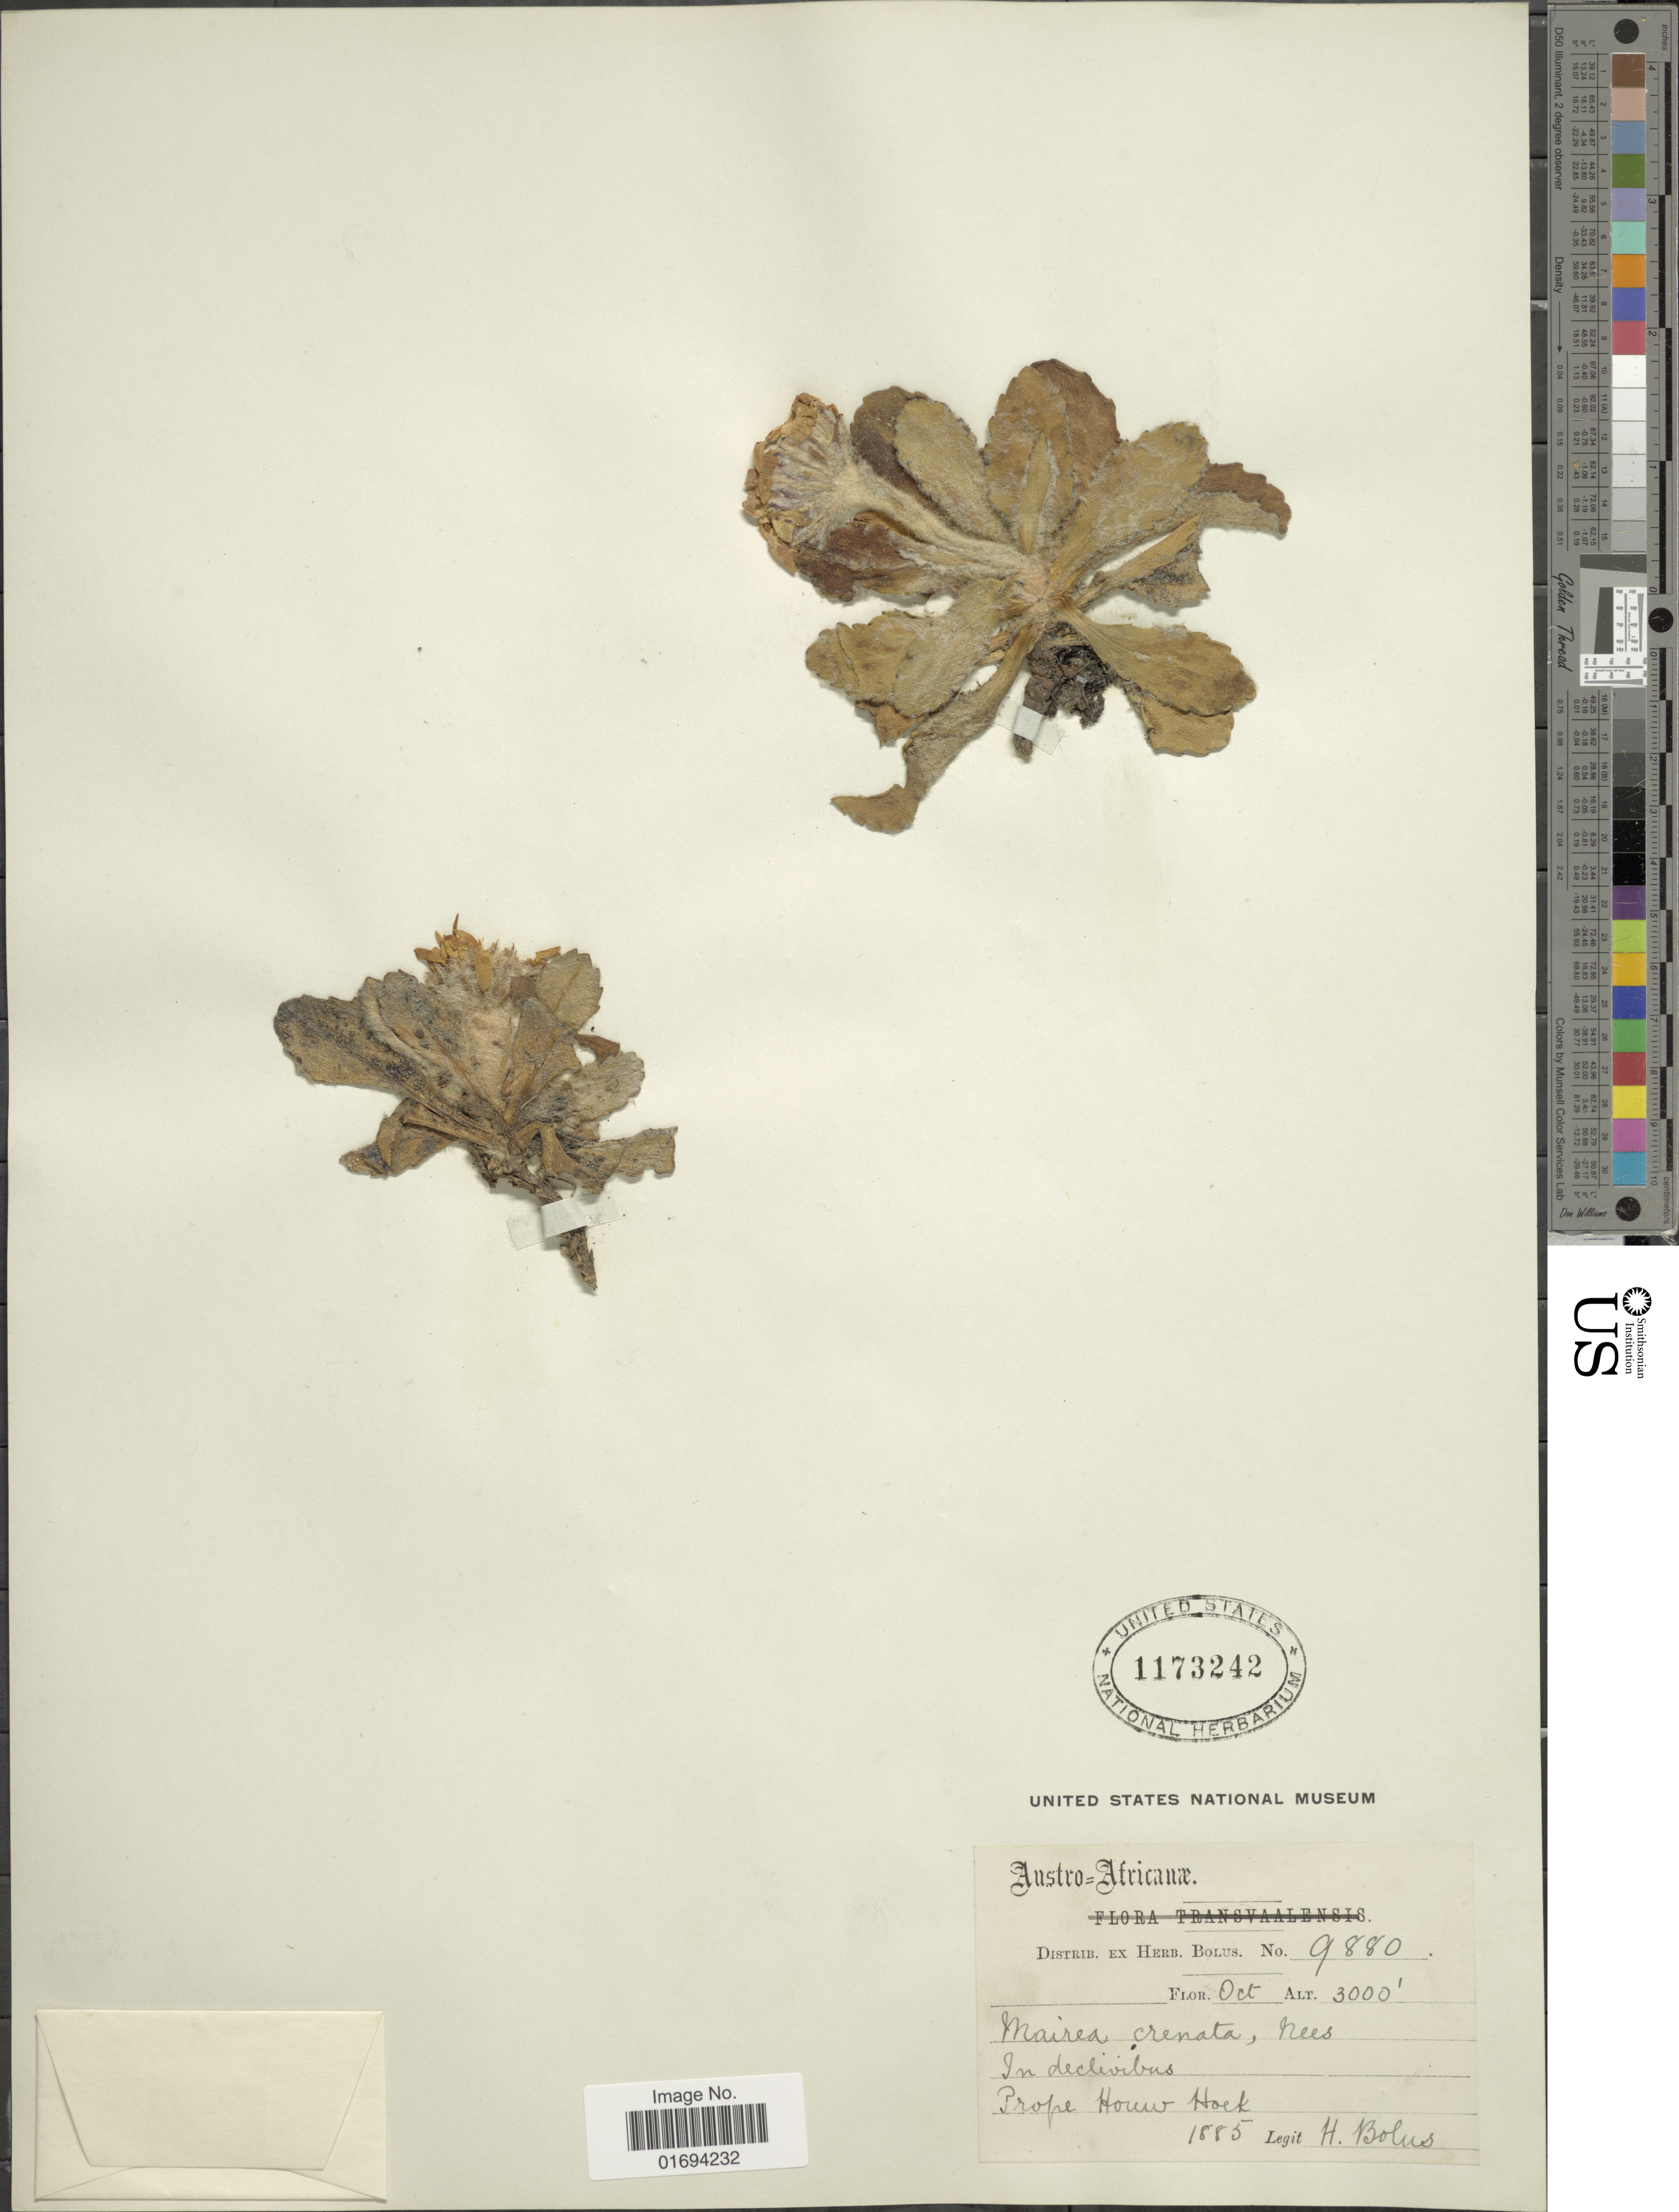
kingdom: Plantae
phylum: Tracheophyta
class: Magnoliopsida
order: Asterales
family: Asteraceae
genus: Mairia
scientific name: Mairia crenata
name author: (Thunb.) Nees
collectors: H. Bolus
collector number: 9880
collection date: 1885-10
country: South Africa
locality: Mairea Crenarta, Nees, Africanae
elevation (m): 914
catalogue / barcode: US 1173242